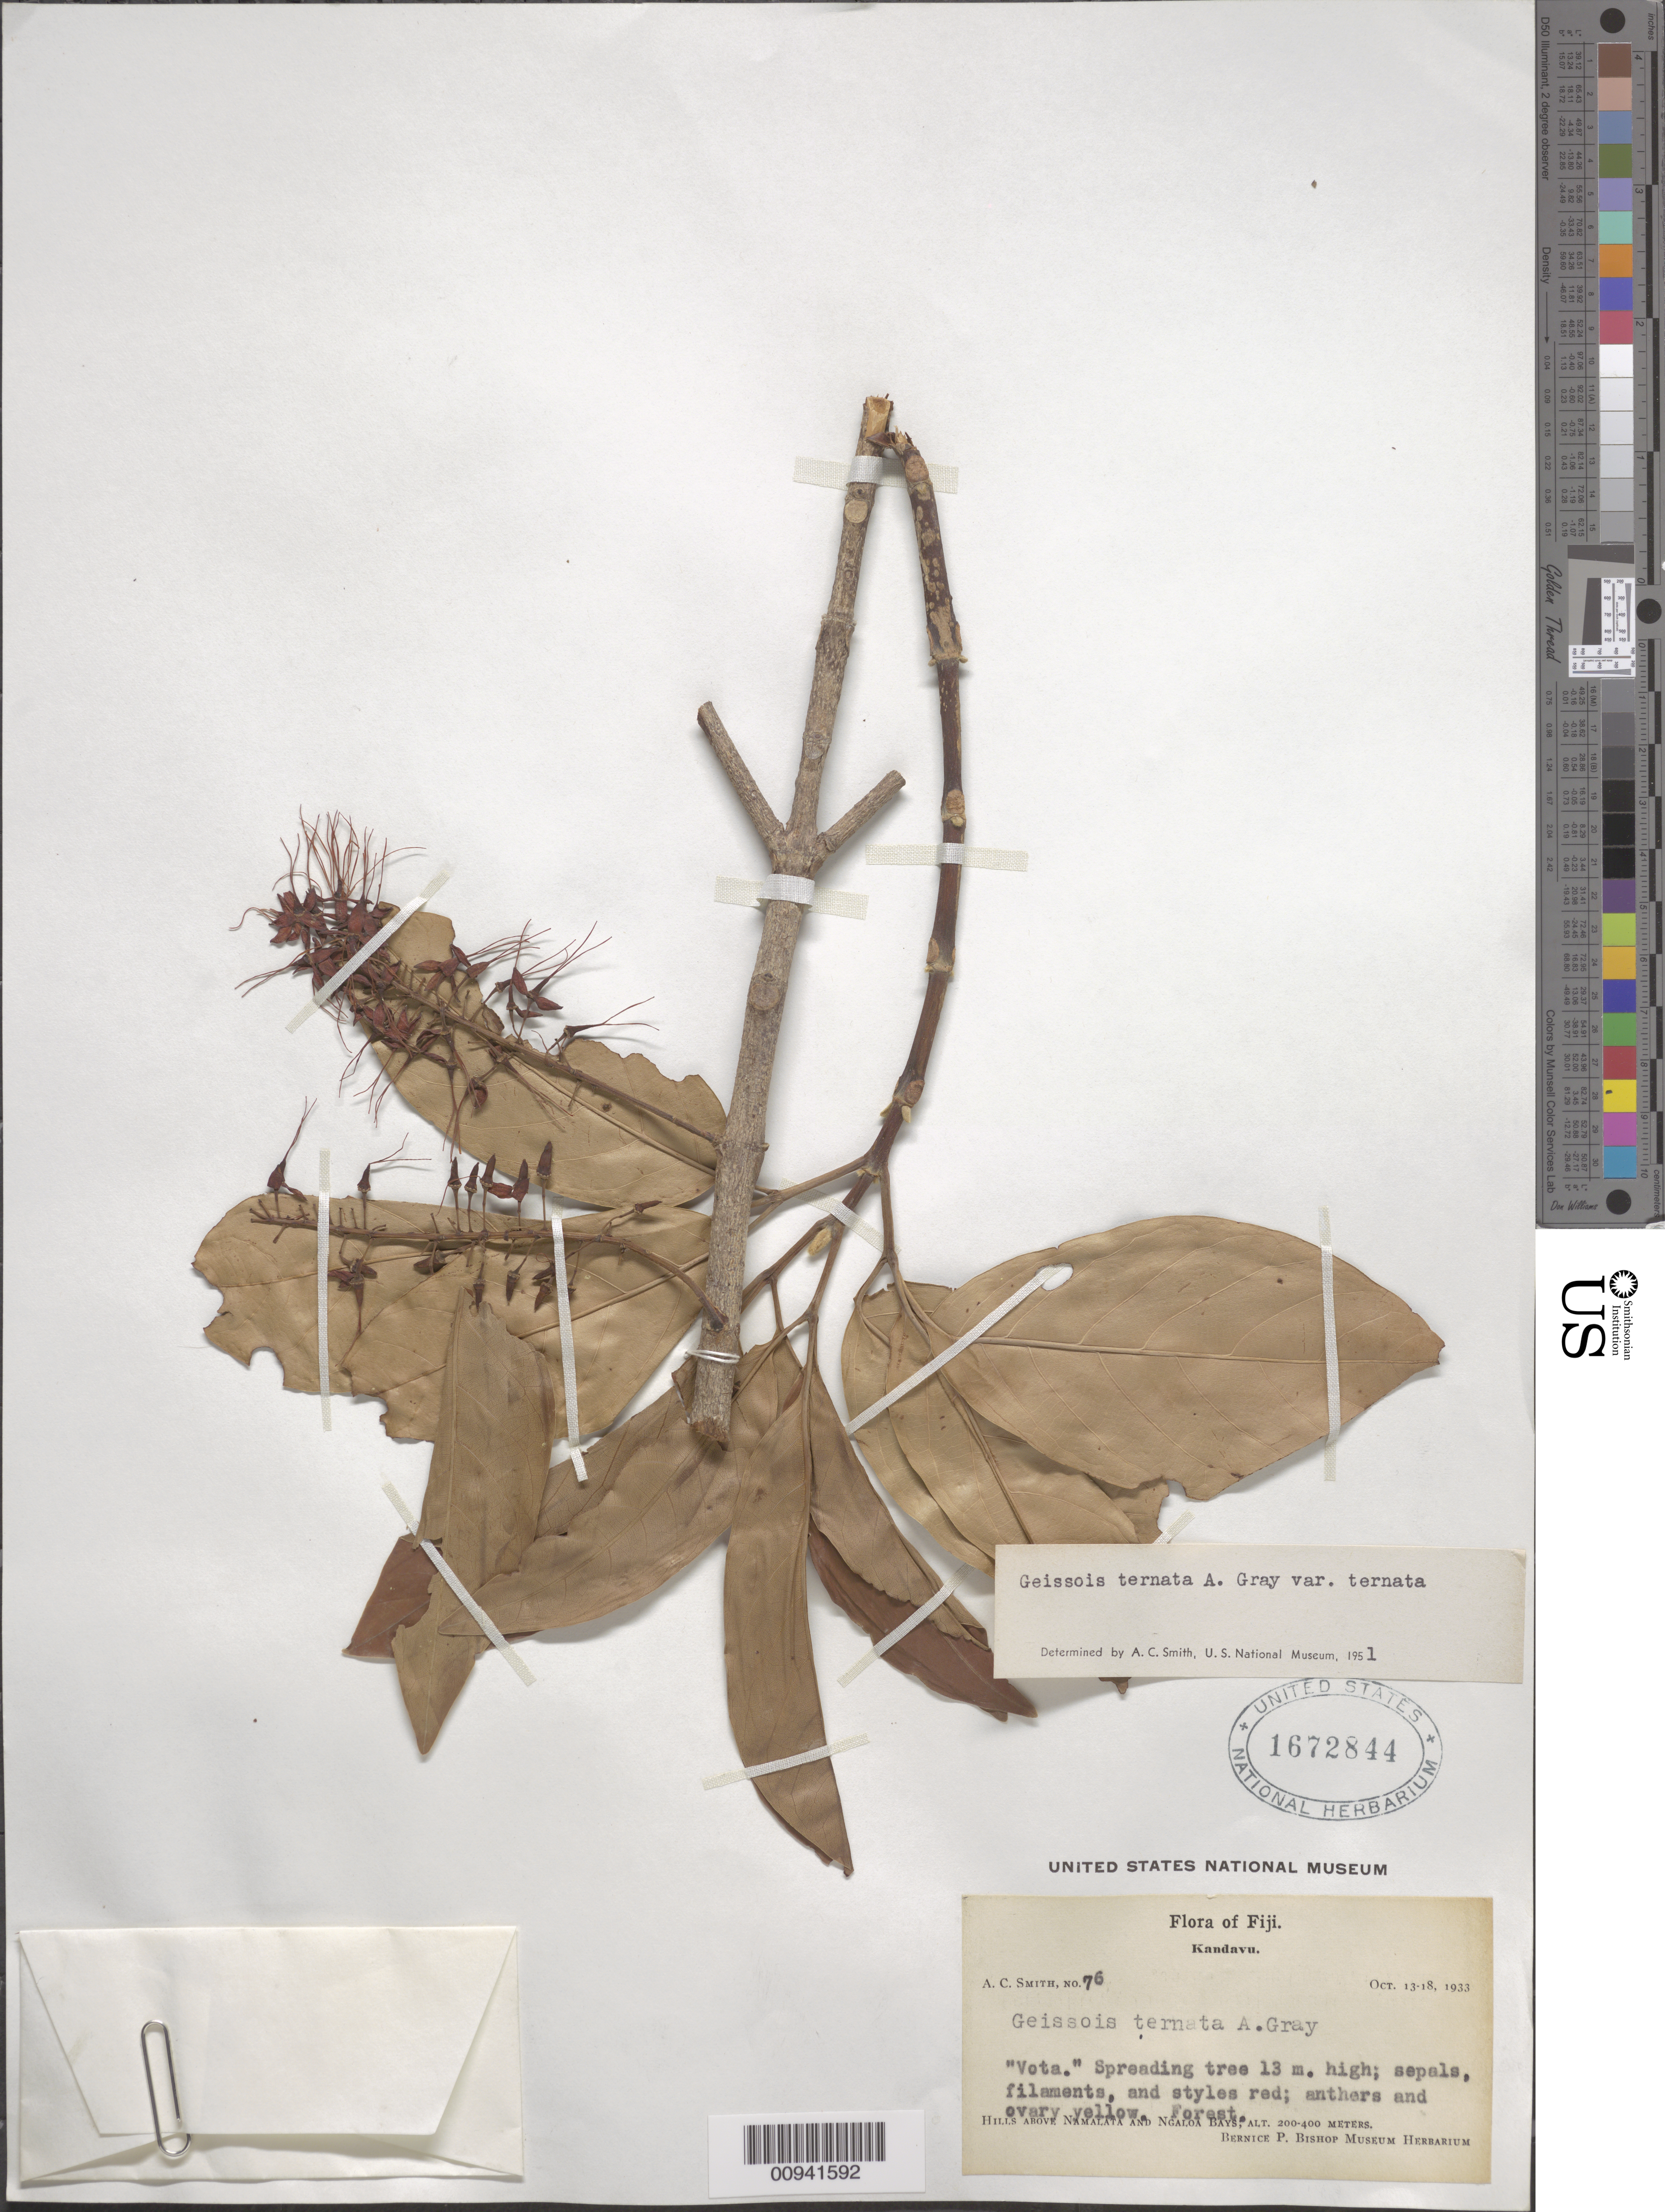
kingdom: Plantae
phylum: Tracheophyta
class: Magnoliopsida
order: Oxalidales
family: Cunoniaceae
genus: Geissois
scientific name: Geissois ternata var. ternata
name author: A. Gray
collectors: C. A. Smith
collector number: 76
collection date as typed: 13 Oct 1933 to 18 Oct 1933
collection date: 1933-10-13/1933-10-18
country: Fiji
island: Kadavu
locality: Hills above Namalata and Ngaloa bays.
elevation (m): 200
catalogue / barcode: US 1672844